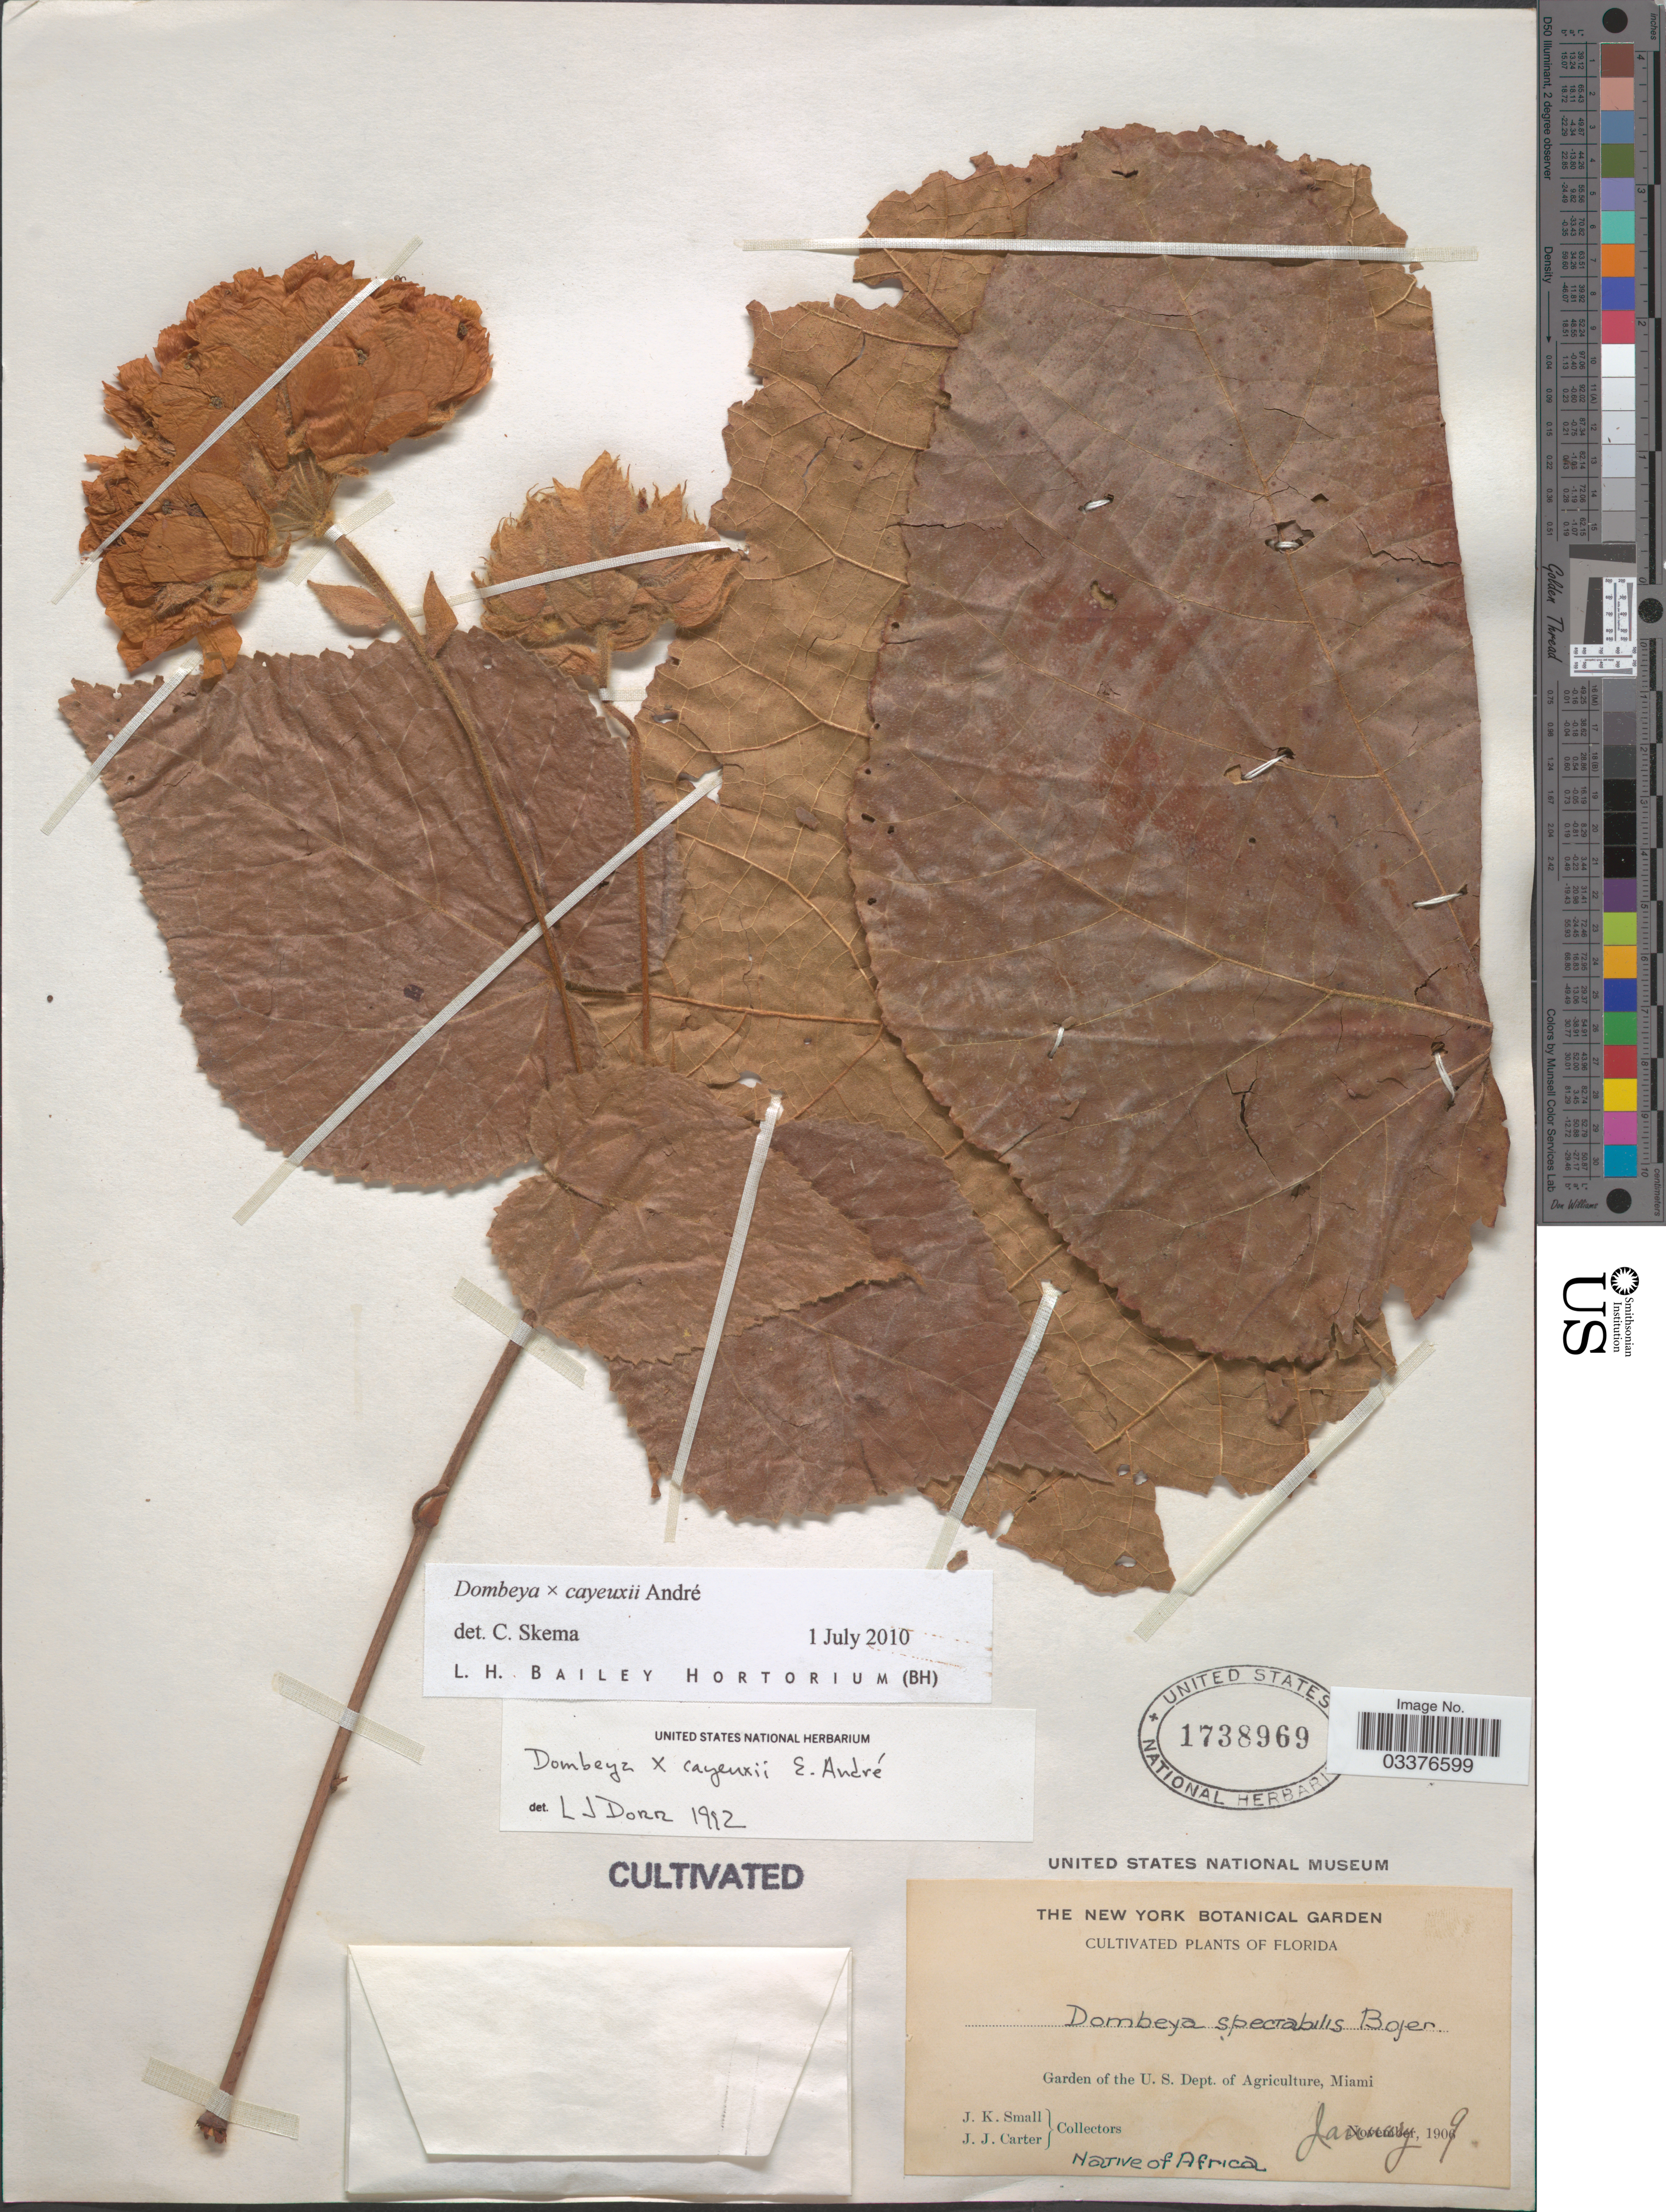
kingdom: Plantae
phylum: Tracheophyta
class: Magnoliopsida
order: Malvales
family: Malvaceae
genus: Dombeya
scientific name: Dombeya x cayeuxii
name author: André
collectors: J. K. Small & J. Carter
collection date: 1909-01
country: United States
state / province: Florida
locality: Garden of the U. S. Dept. of Agriculture, Miami.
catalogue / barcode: US 1738969